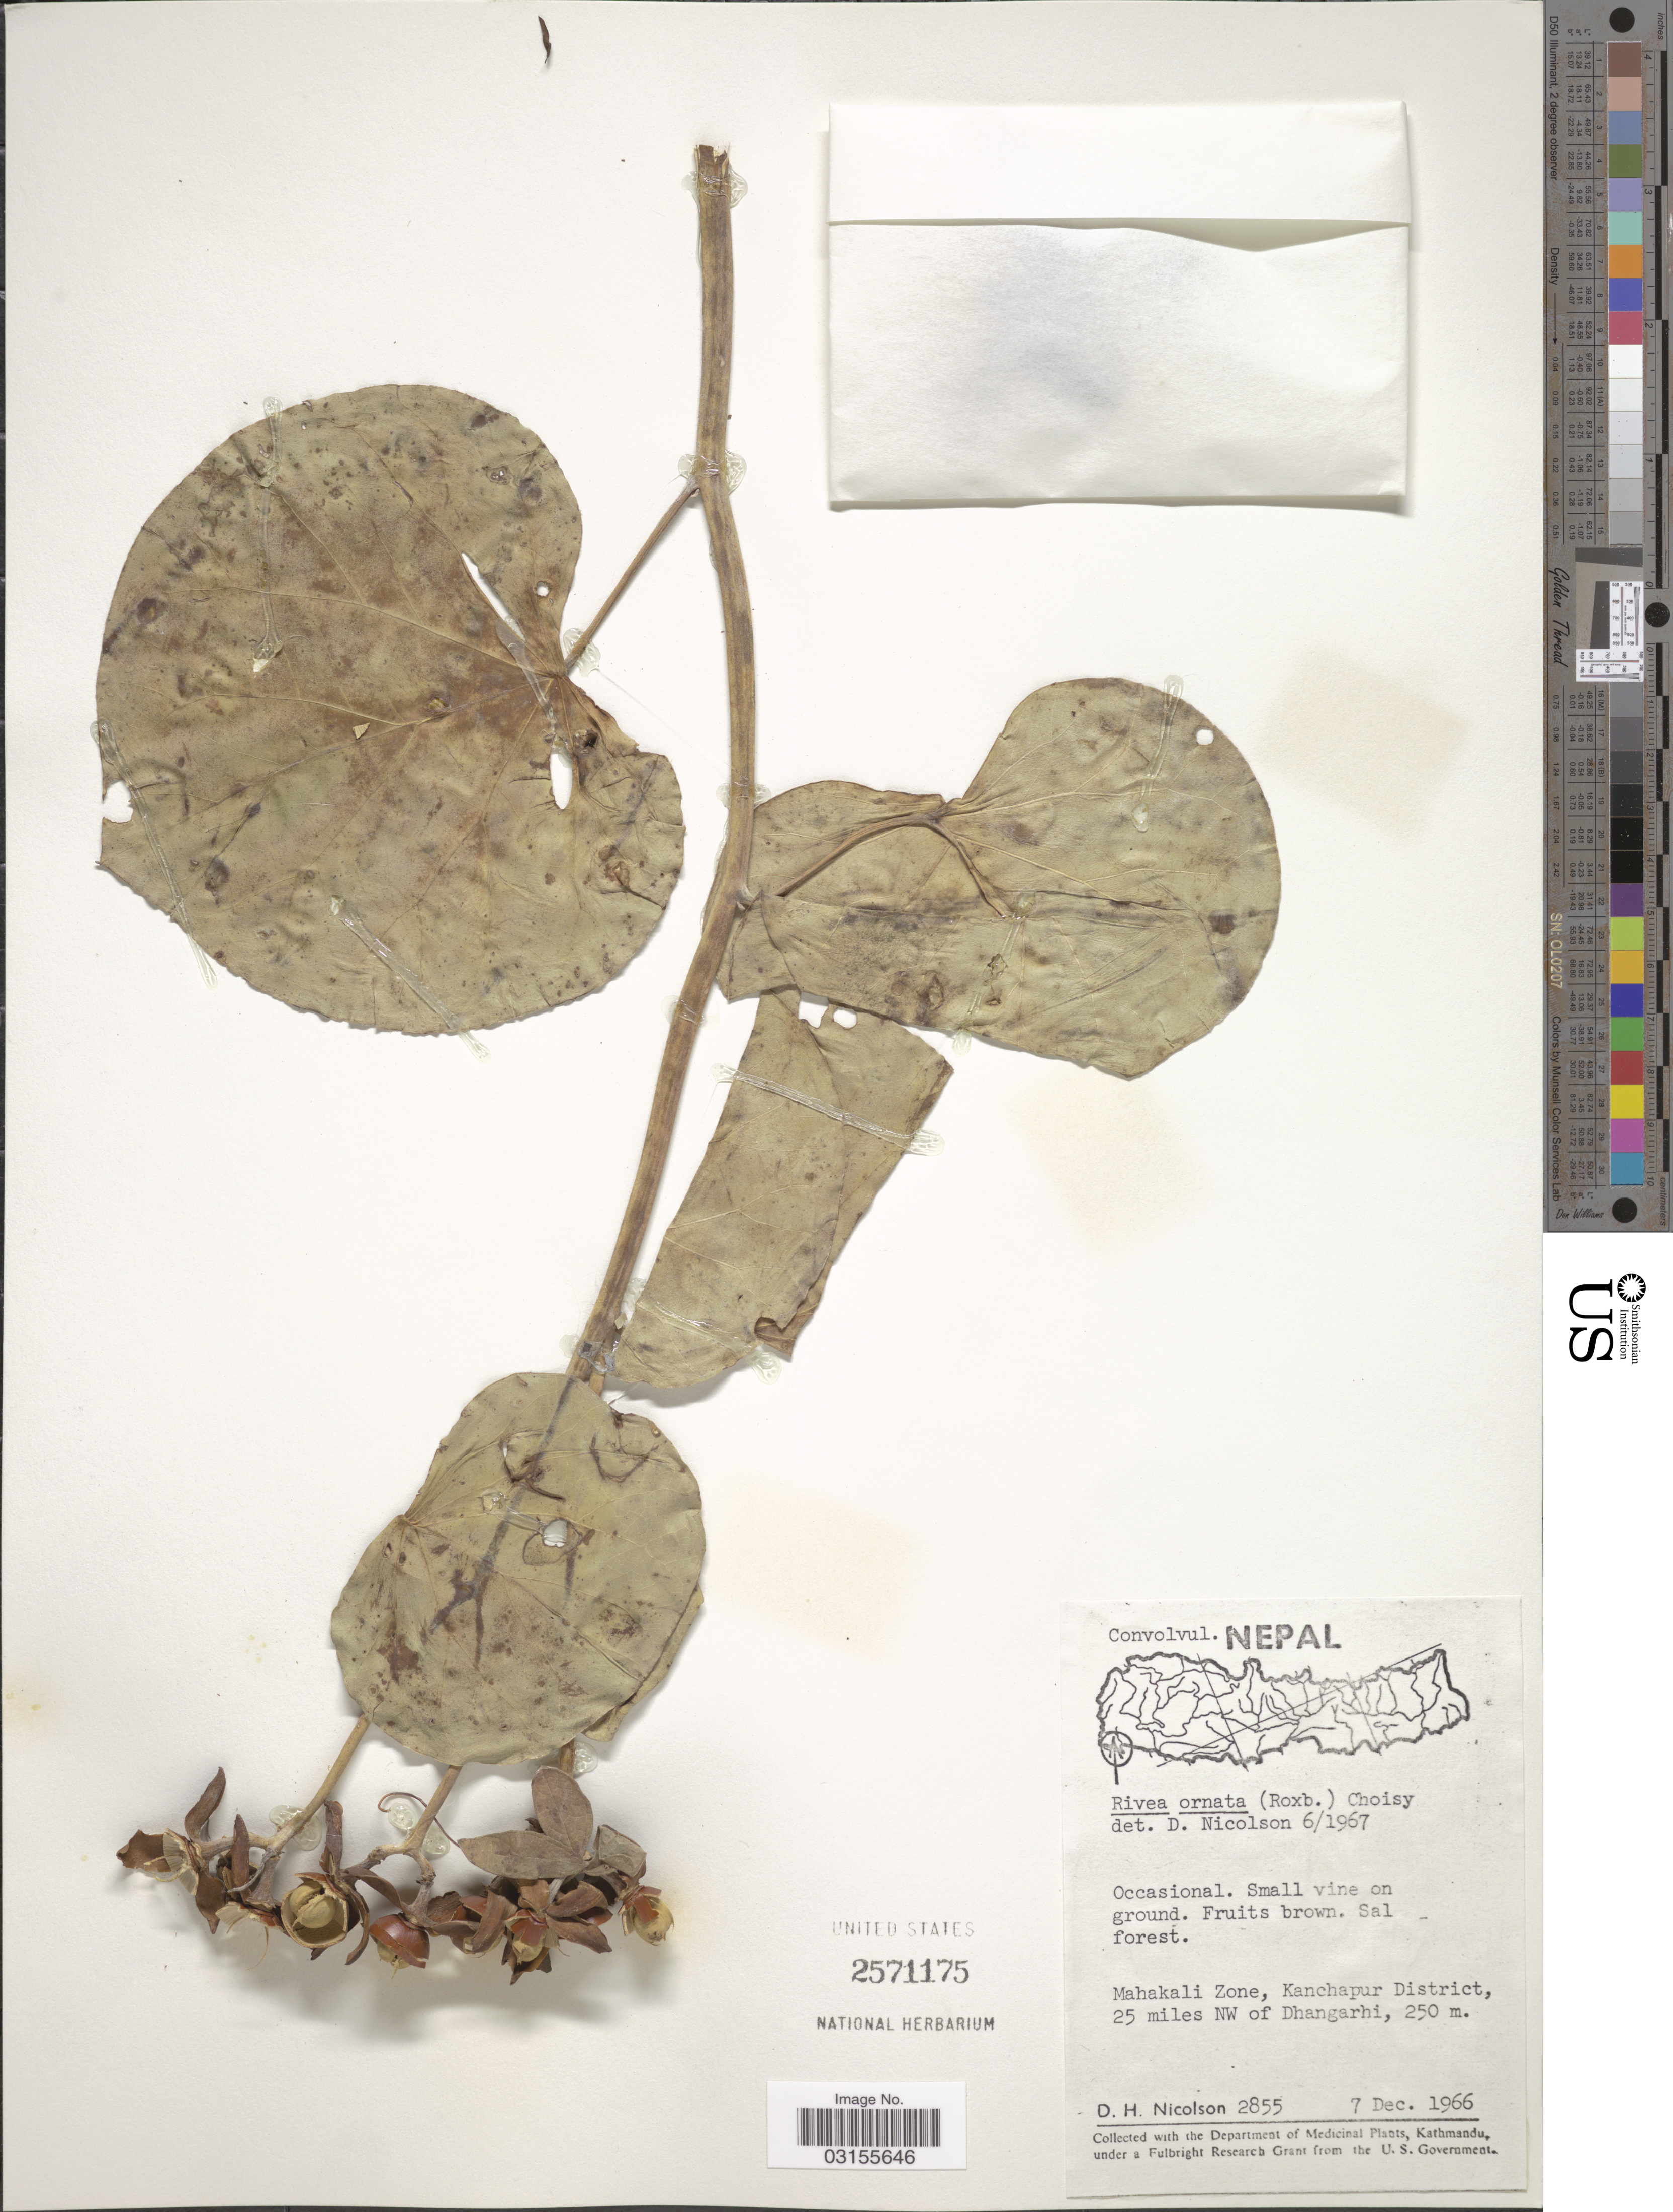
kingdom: Plantae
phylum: Tracheophyta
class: Magnoliopsida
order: Solanales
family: Convolvulaceae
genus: Rivea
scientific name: Rivea ornata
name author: (Roxb.) Choisy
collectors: D. H. Nicolson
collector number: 2855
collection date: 1966-12-07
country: Nepal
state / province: Mahakali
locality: Mahakali Zone, Kanchapur District, 25 miles NW of Dhangarhi.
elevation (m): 250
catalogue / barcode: US 2571175